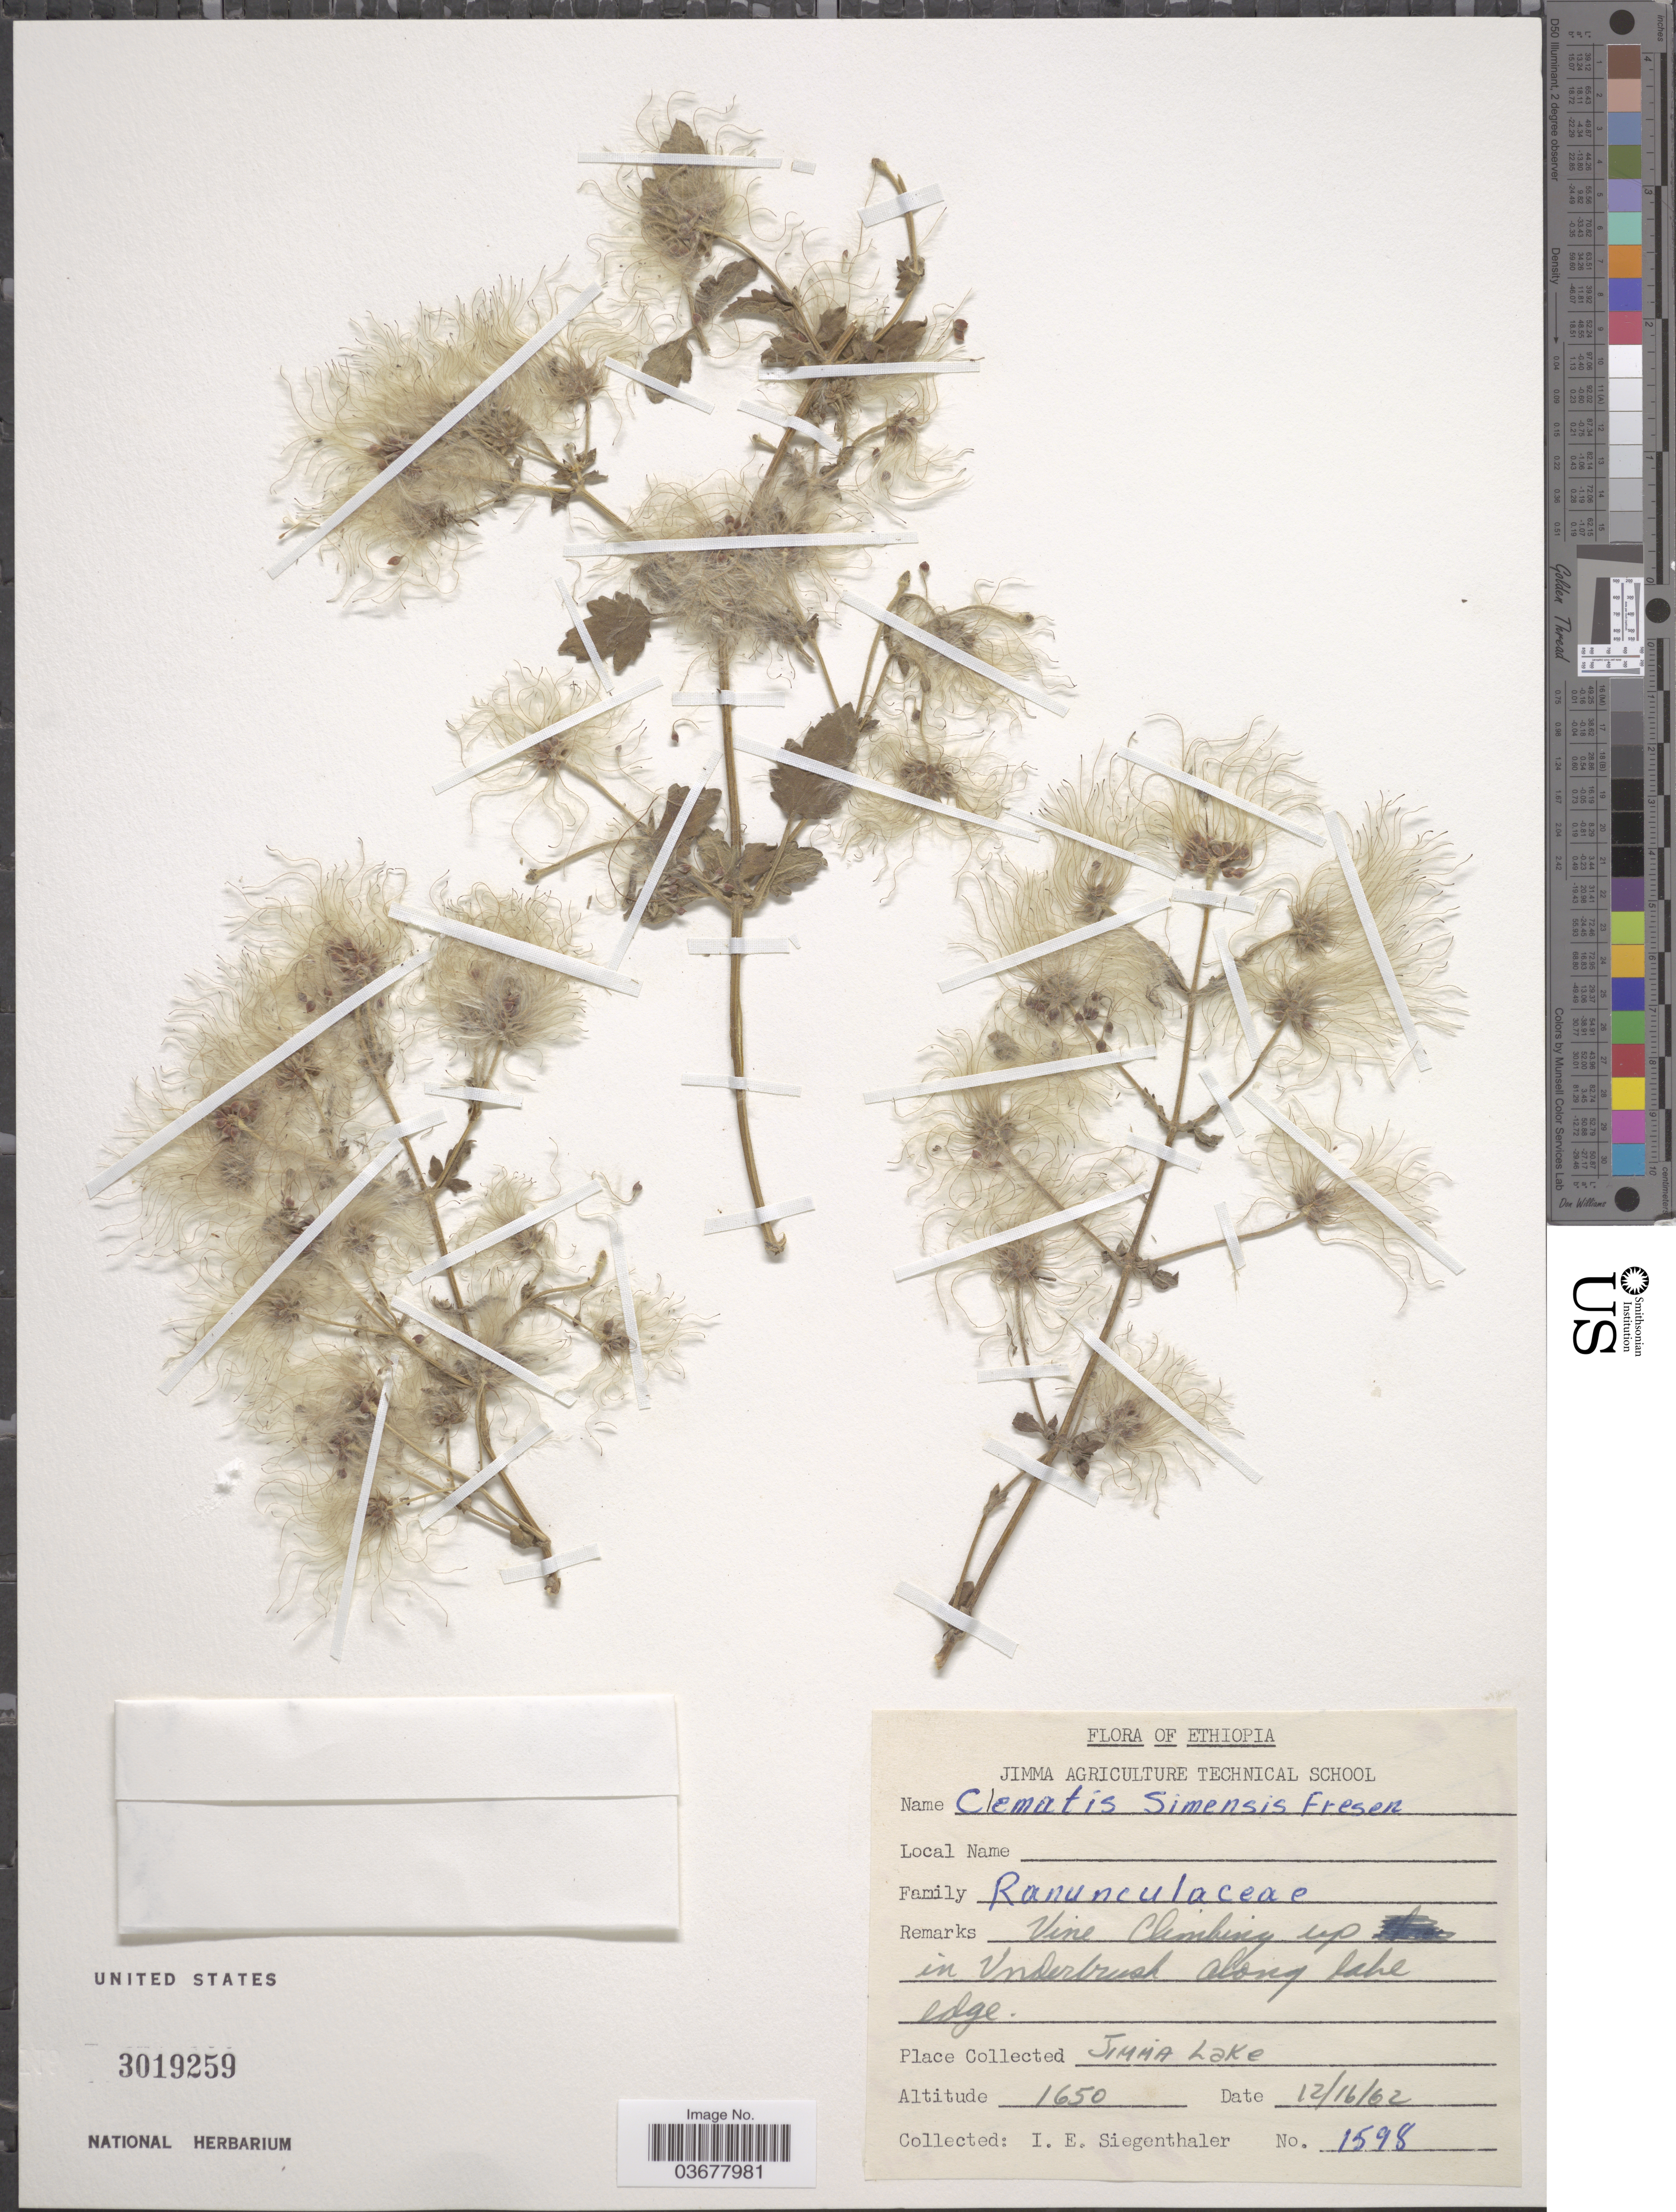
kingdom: Plantae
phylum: Tracheophyta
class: Magnoliopsida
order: Ranunculales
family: Ranunculaceae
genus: Clematis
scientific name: Clematis simensis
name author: Fresen.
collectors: I. Siegenthaler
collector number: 1598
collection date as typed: Transcribed d/m/y: 16/12/62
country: Ethiopia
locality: Vine Climbing up in Underbrush along lake edge. Jimma Lake.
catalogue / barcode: US 3019259